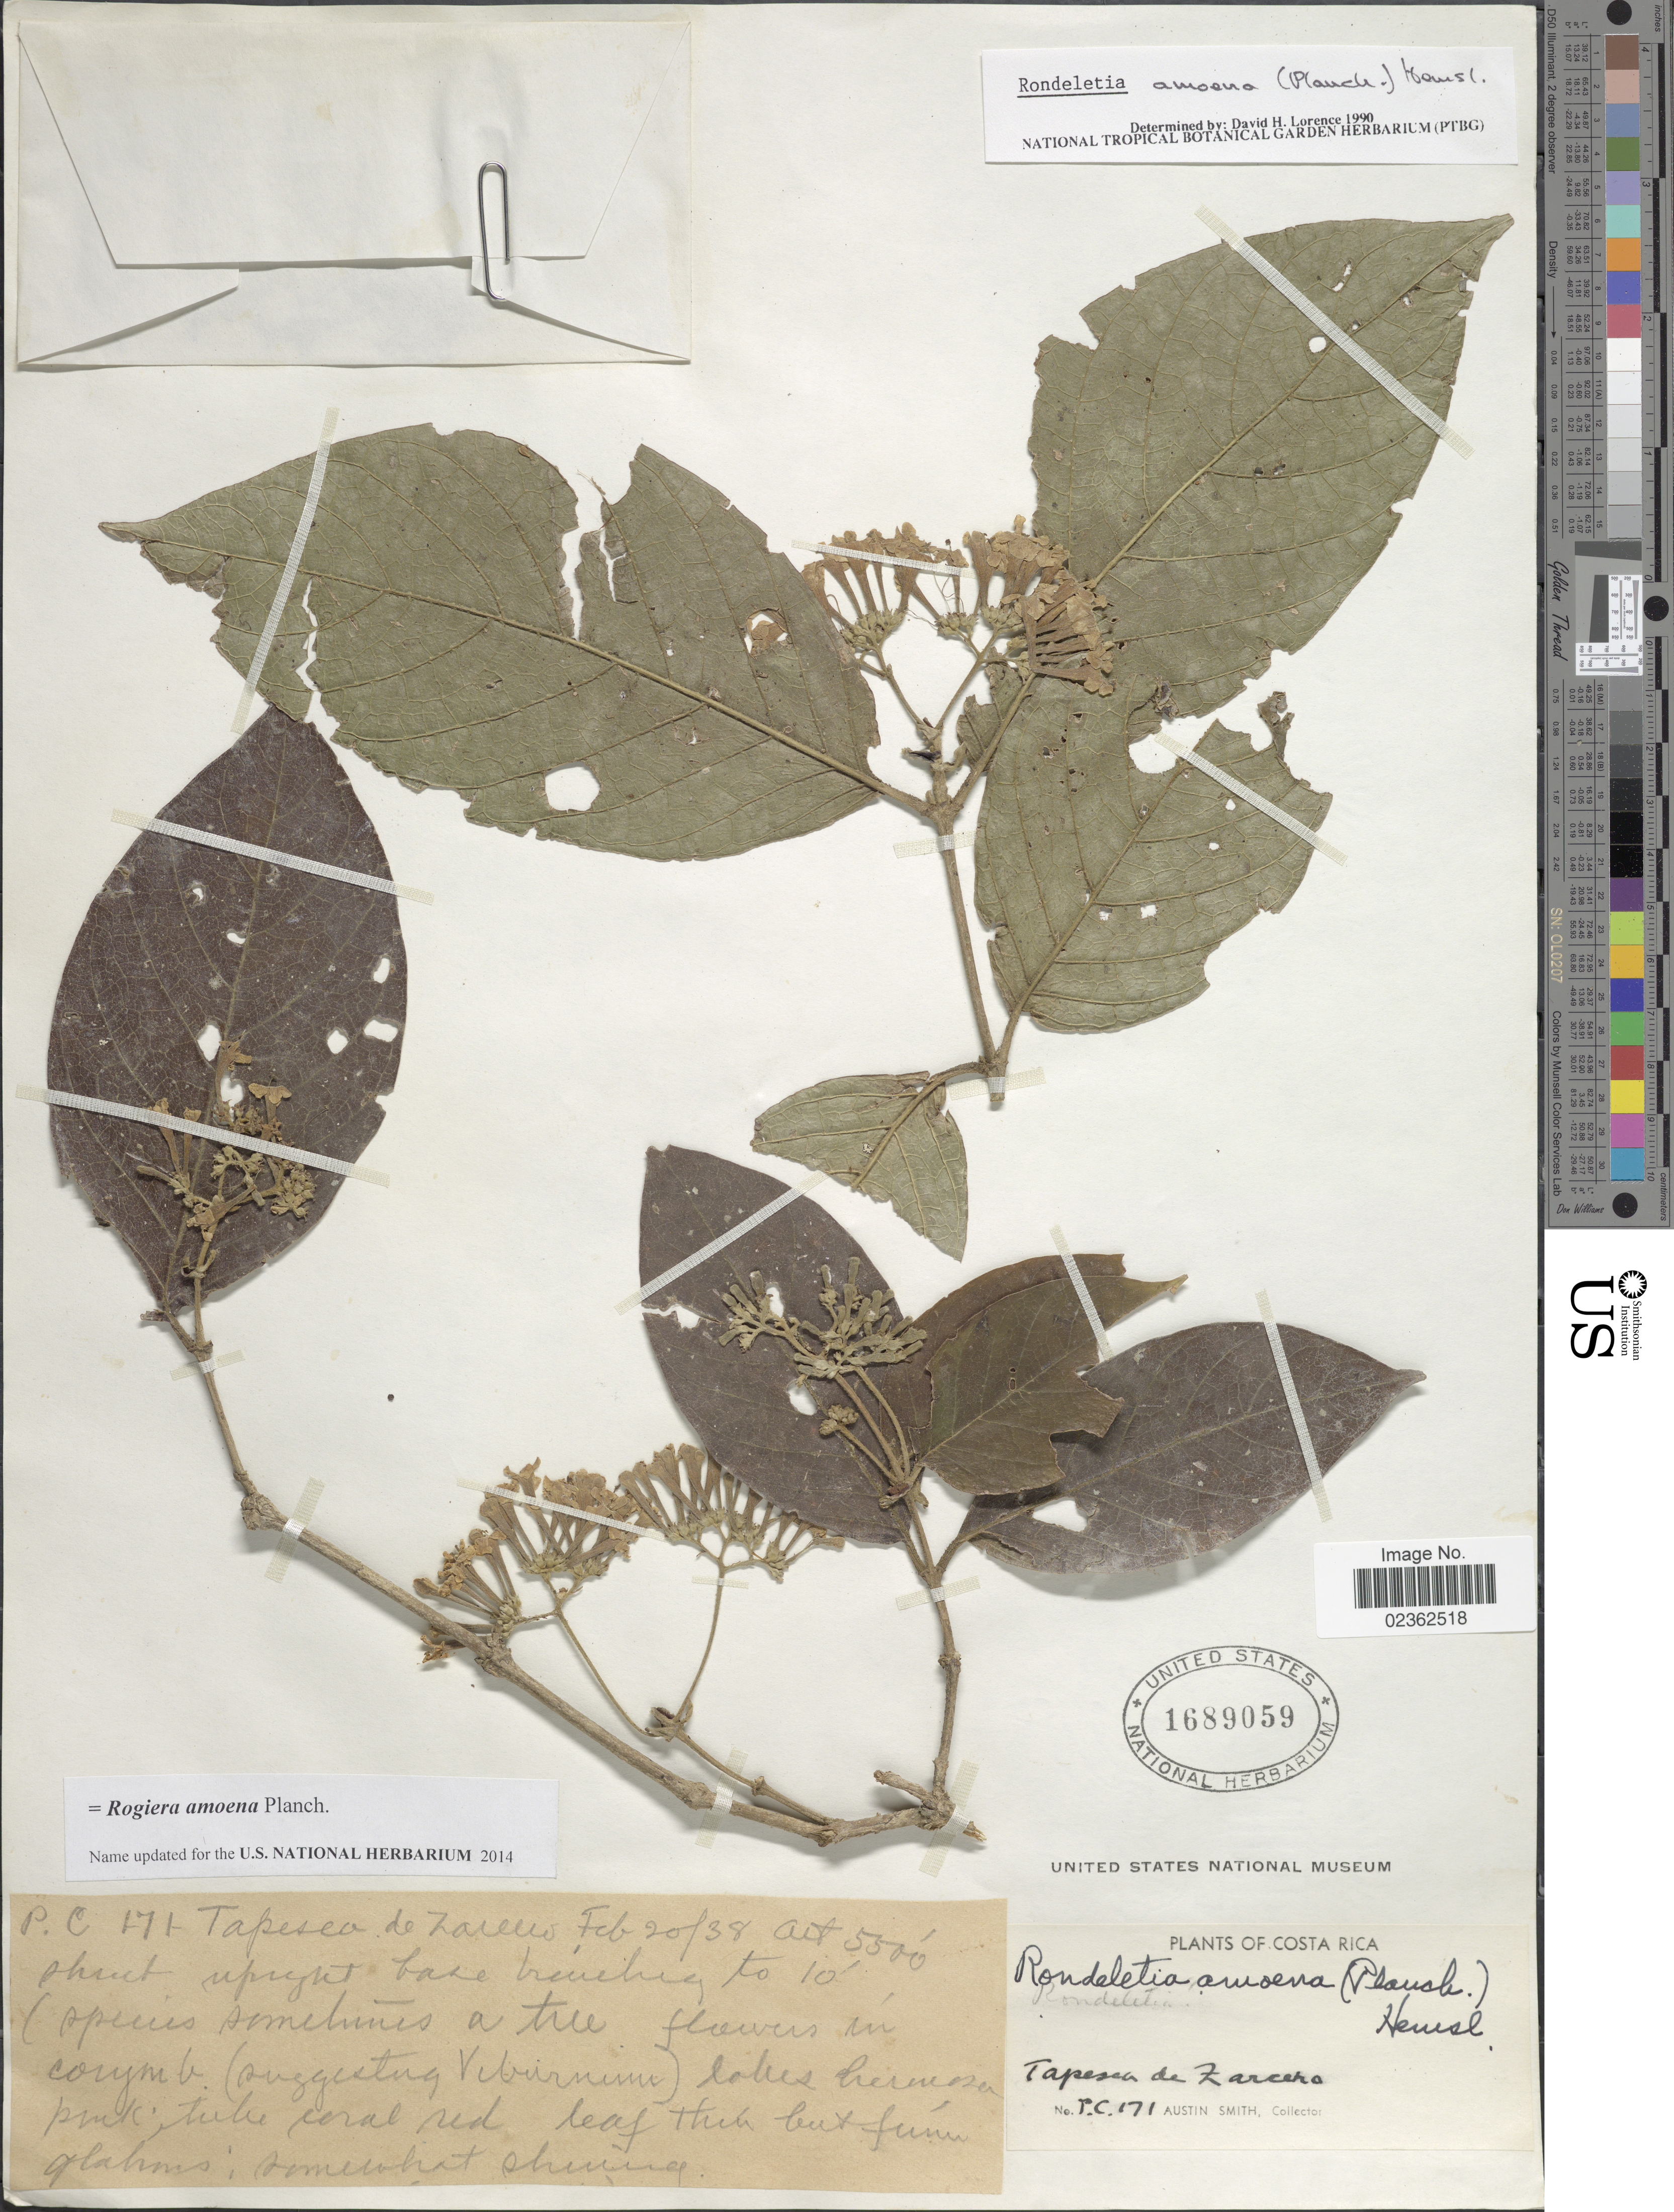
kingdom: Plantae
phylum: Tracheophyta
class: Magnoliopsida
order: Gentianales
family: Rubiaceae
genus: Rogiera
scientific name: Rogiera amoena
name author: Planch.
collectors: Aust P. Smith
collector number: T.C.171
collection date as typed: Transcribed d/m/y: 2/3/38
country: Costa Rica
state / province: Alajuela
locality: Tapesco de Zarcero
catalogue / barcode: US 1689059